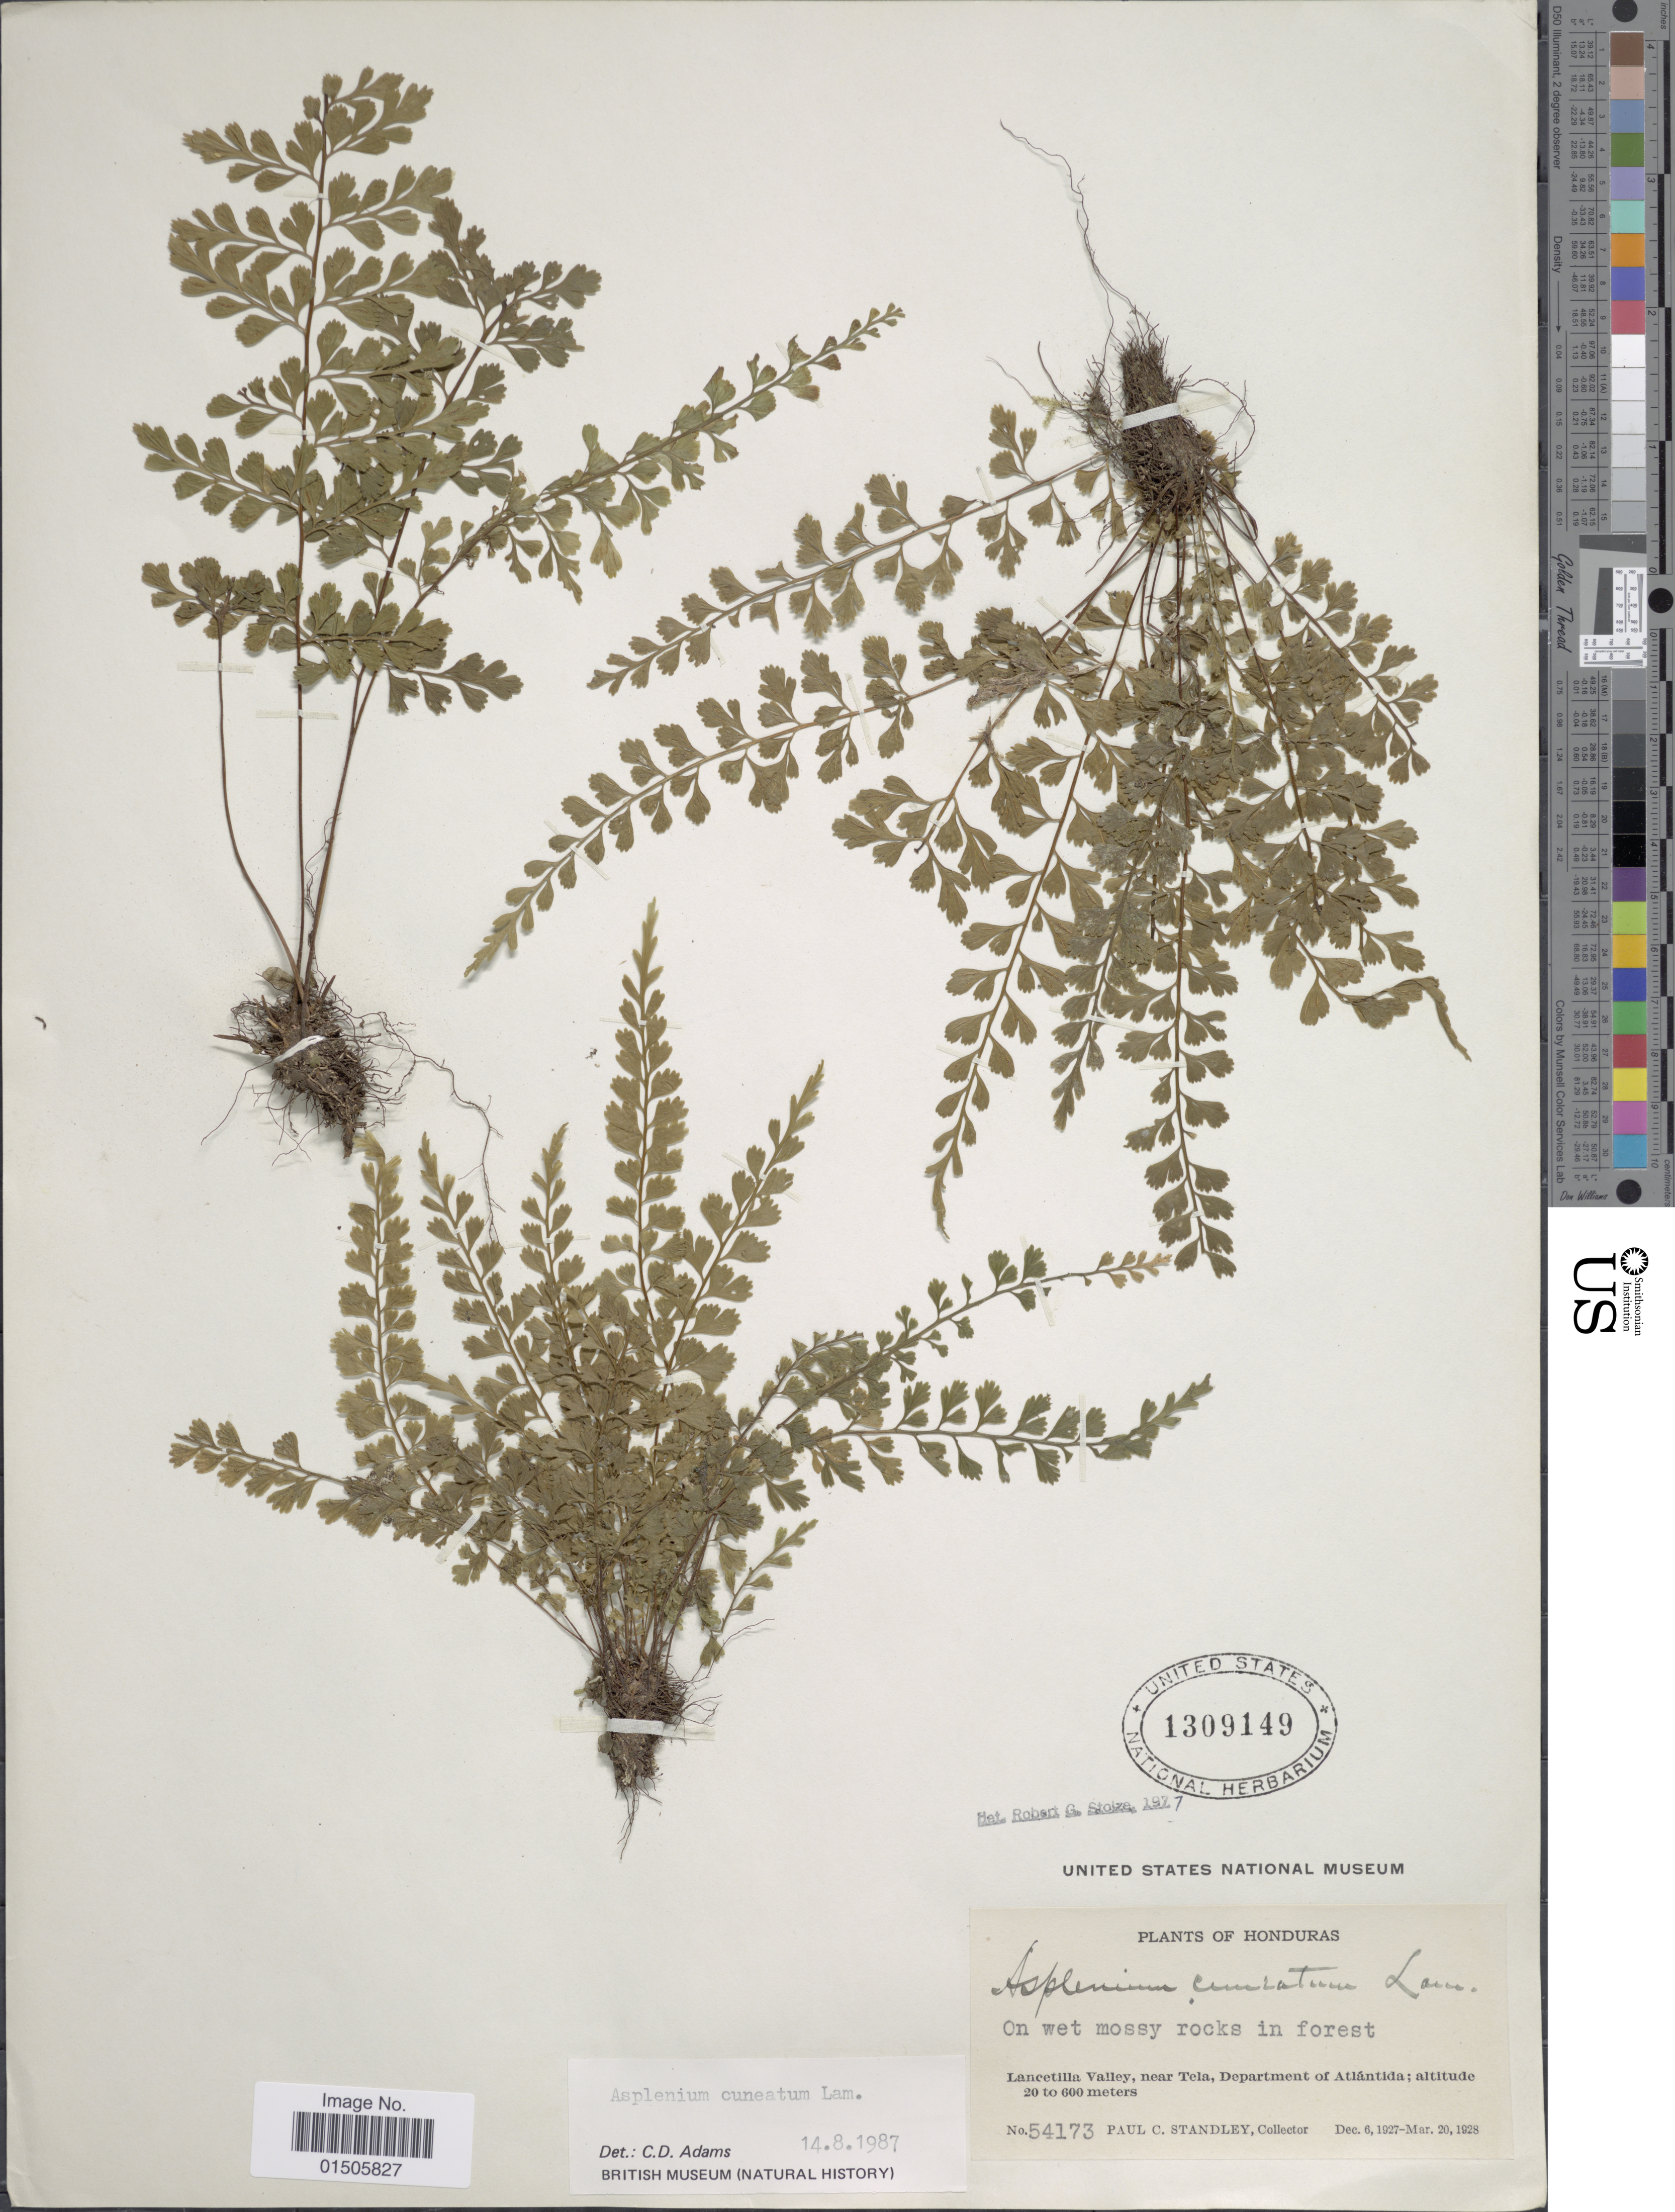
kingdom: Plantae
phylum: Tracheophyta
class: Polypodiopsida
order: Polypodiales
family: Aspleniaceae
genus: Asplenium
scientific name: Asplenium cuneatum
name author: Lam.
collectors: P. C. Standley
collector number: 54173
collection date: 1927-12-06/1928-03-20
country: Honduras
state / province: Atlántida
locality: Lancetilla Valley. near Tela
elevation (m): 20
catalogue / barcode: US 1309149